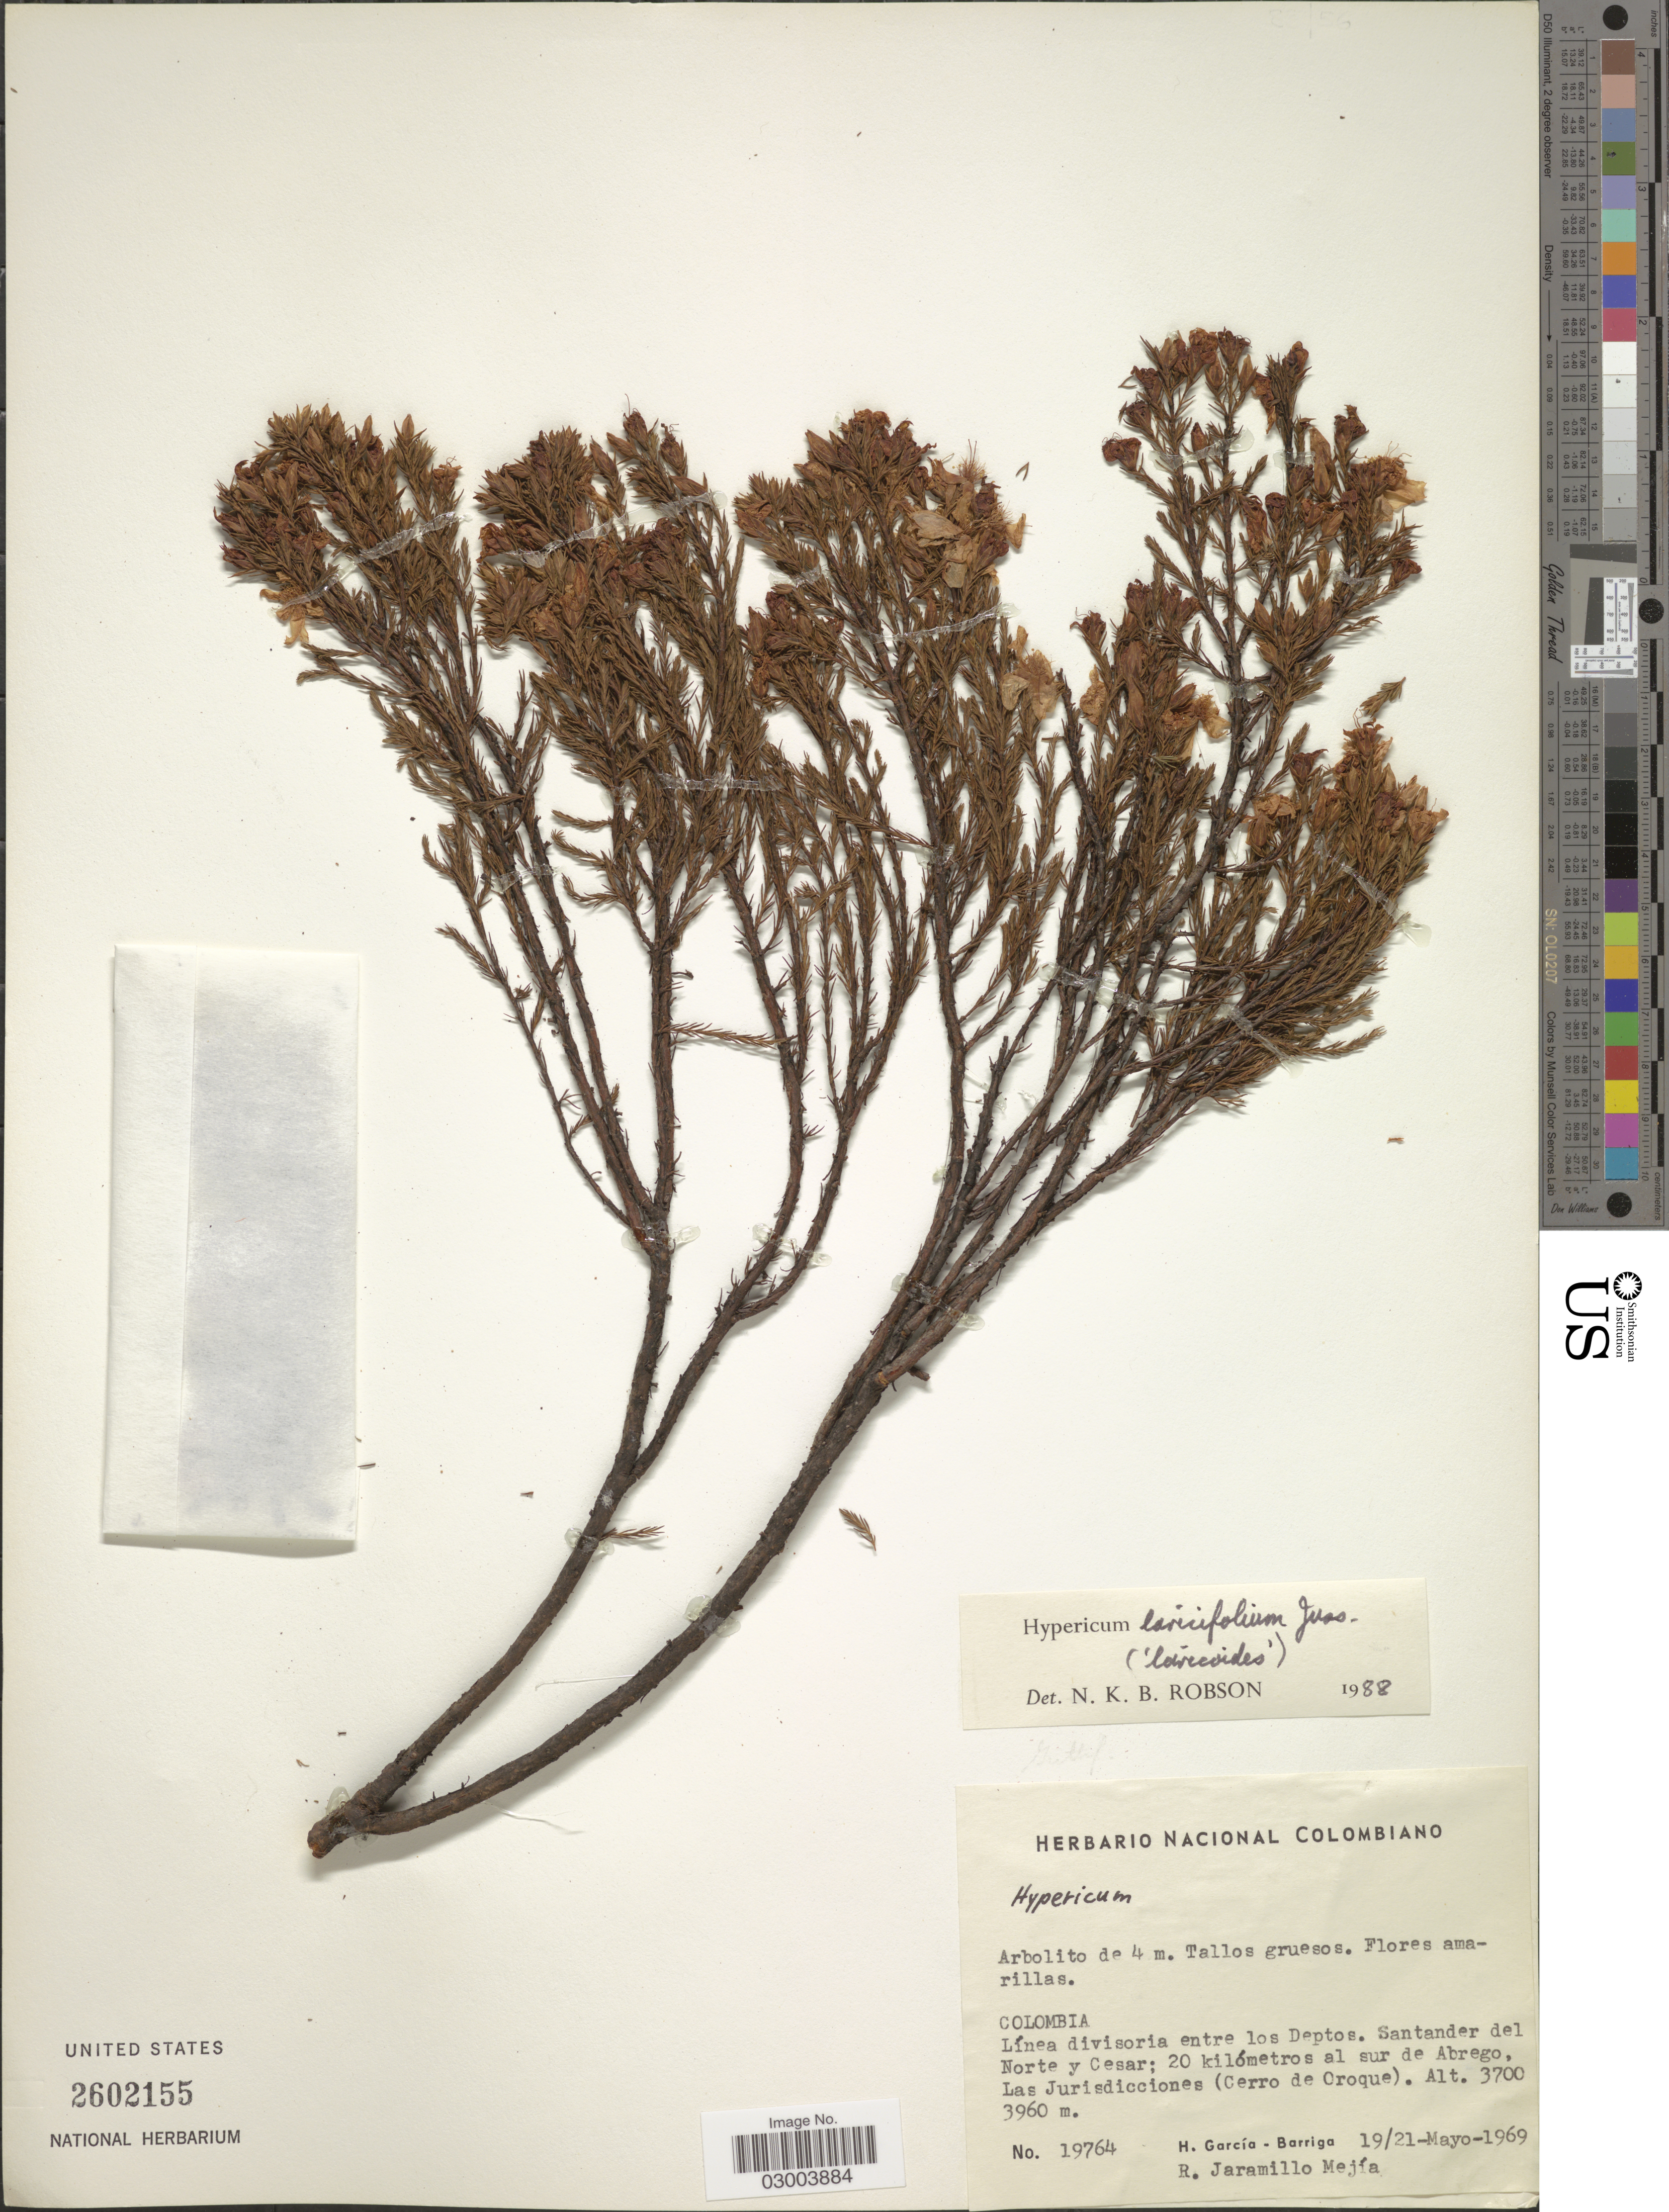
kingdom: Plantae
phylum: Tracheophyta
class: Magnoliopsida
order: Malpighiales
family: Hypericaceae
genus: Hypericum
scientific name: Hypericum laricifolium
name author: Juss.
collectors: H. García Barriga & R. Jaramillo M.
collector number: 19764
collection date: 1969-05-19/1969-05-21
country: Colombia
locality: Línea divisoria entre los Deptos. Santander del Norte y Cesar; 20 kilómetros al sur de Abrego, Las Jurisdicciones (Cerro de Oroque).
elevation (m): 3700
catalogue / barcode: US 2602155